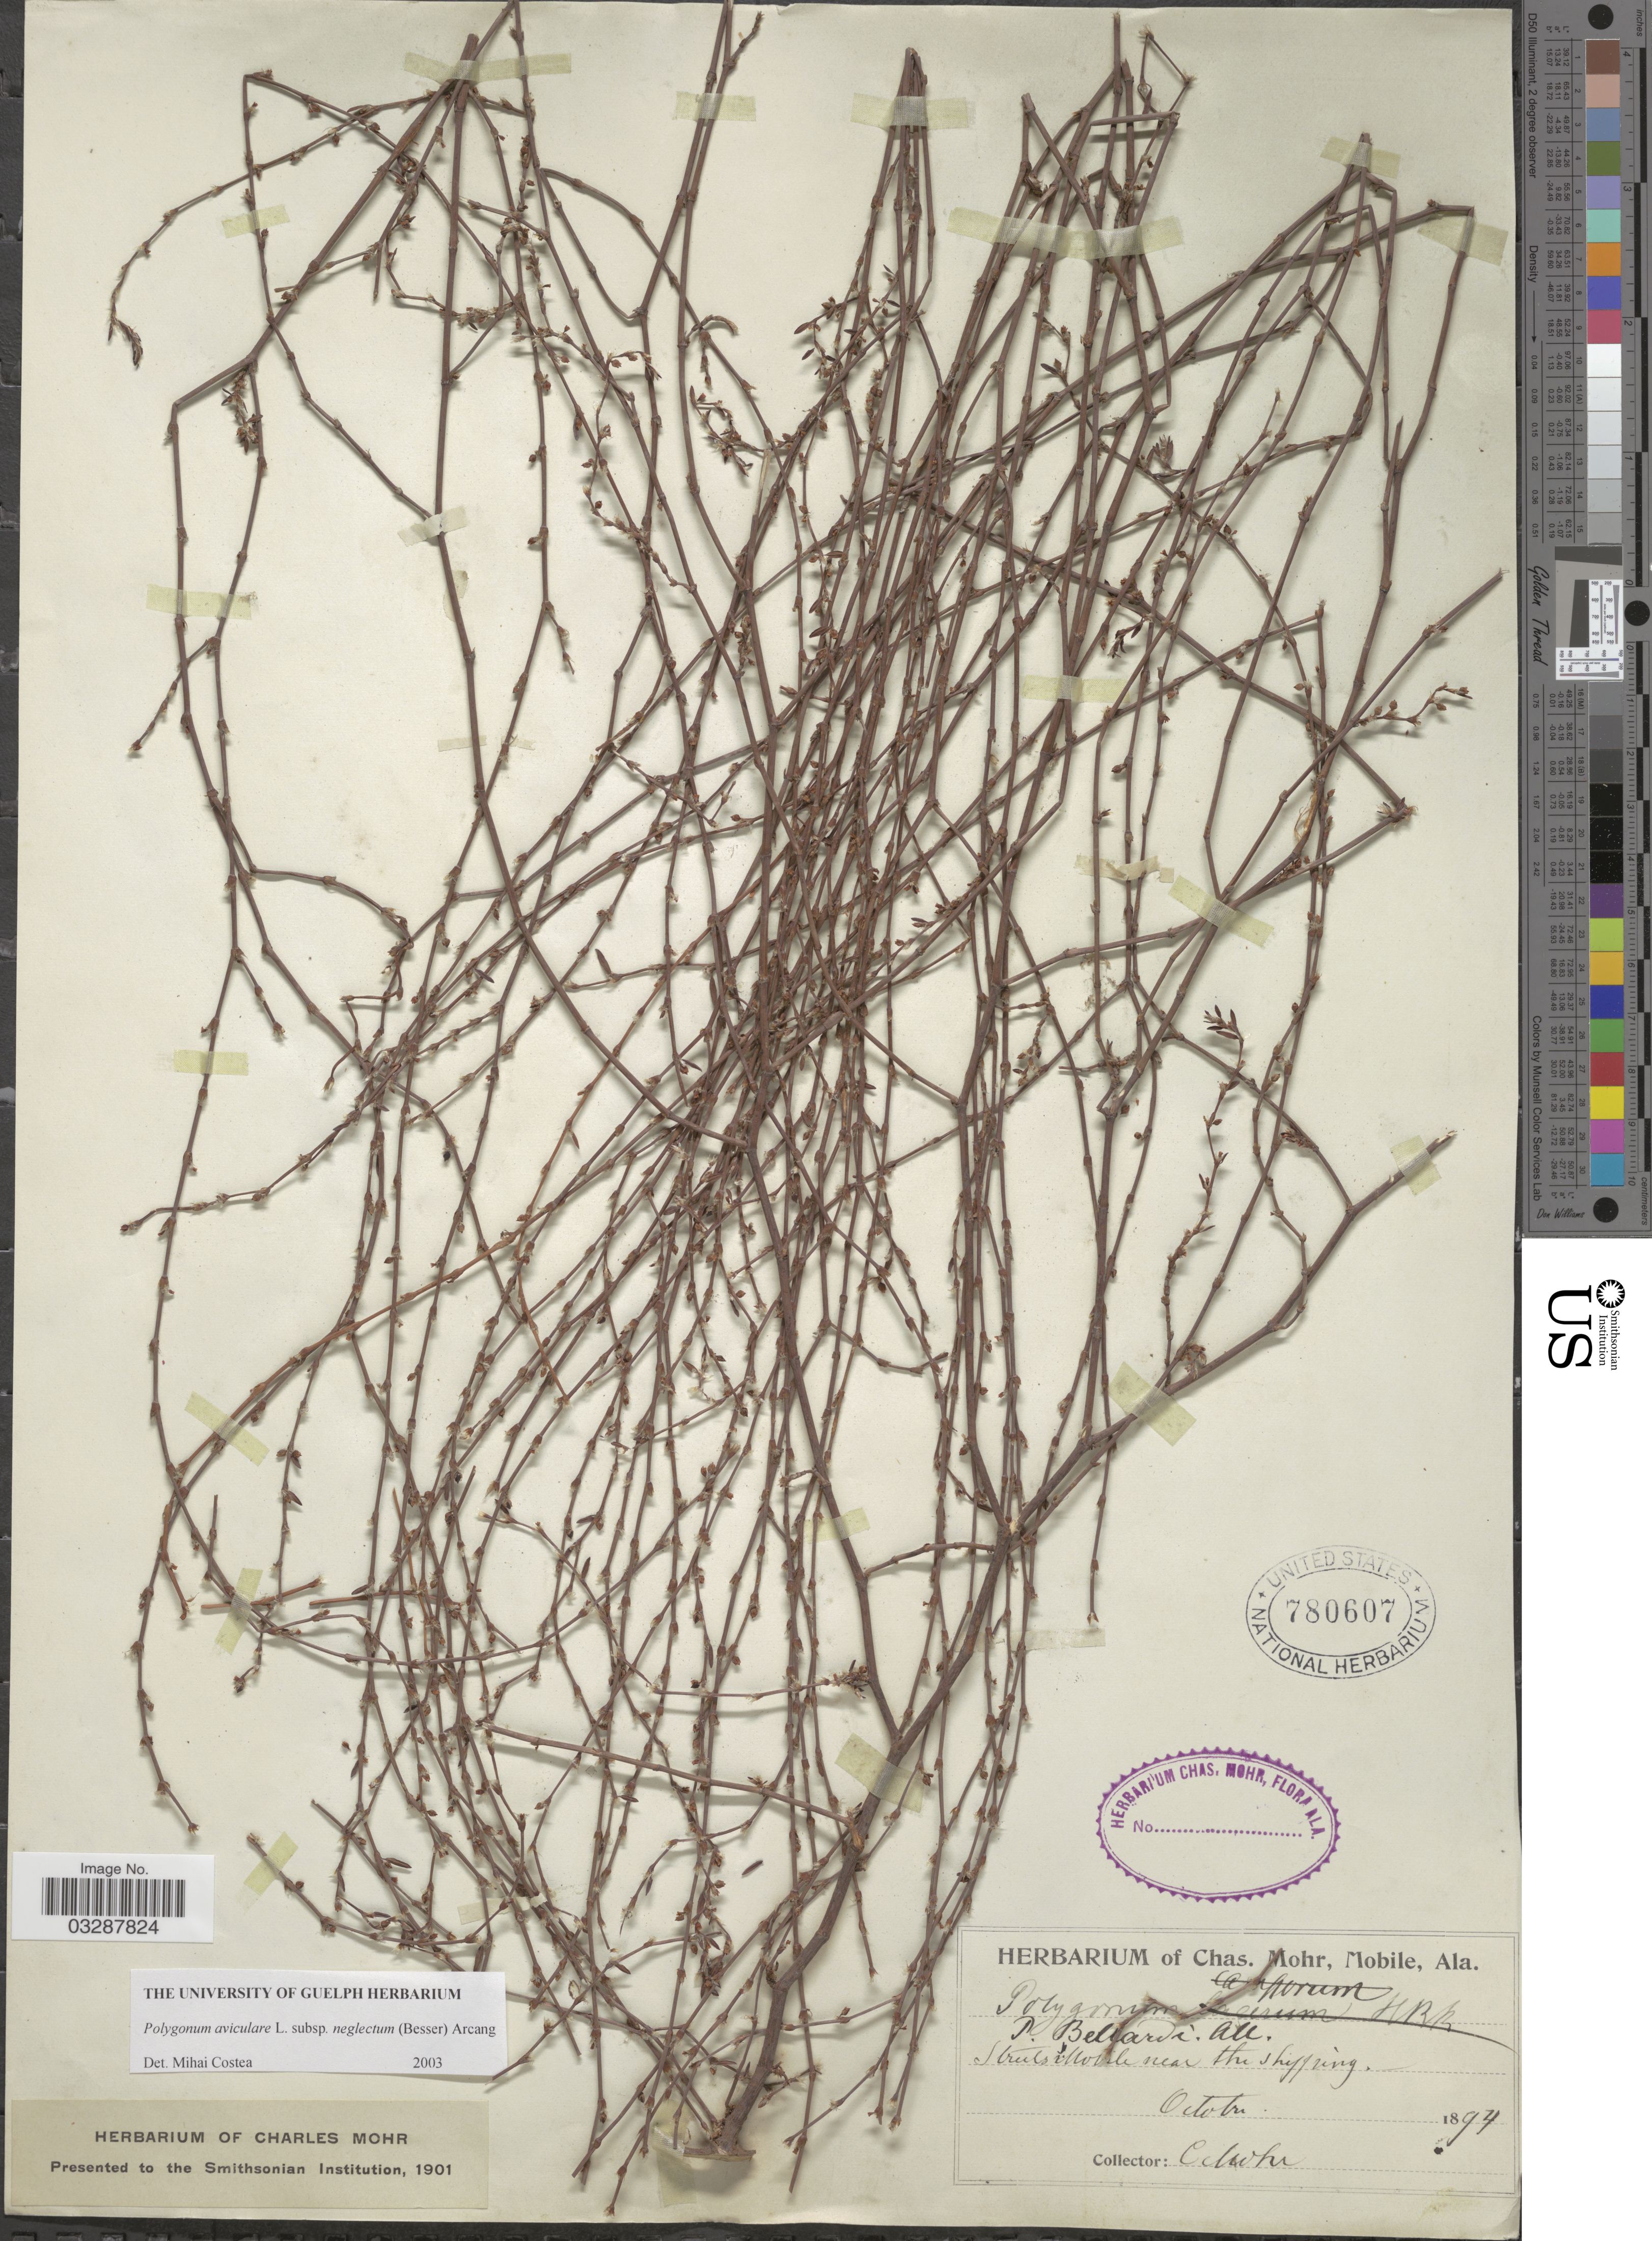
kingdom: Plantae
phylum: Tracheophyta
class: Magnoliopsida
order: Caryophyllales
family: Polygonaceae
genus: Polygonum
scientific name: Polygonum aviculare subsp. neglectum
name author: (Besser) Arcang.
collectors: Mohr, C. T. (herbarium)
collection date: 1894-10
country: United States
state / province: Alabama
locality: Streets Mobile near the shipping.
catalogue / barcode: US 780607